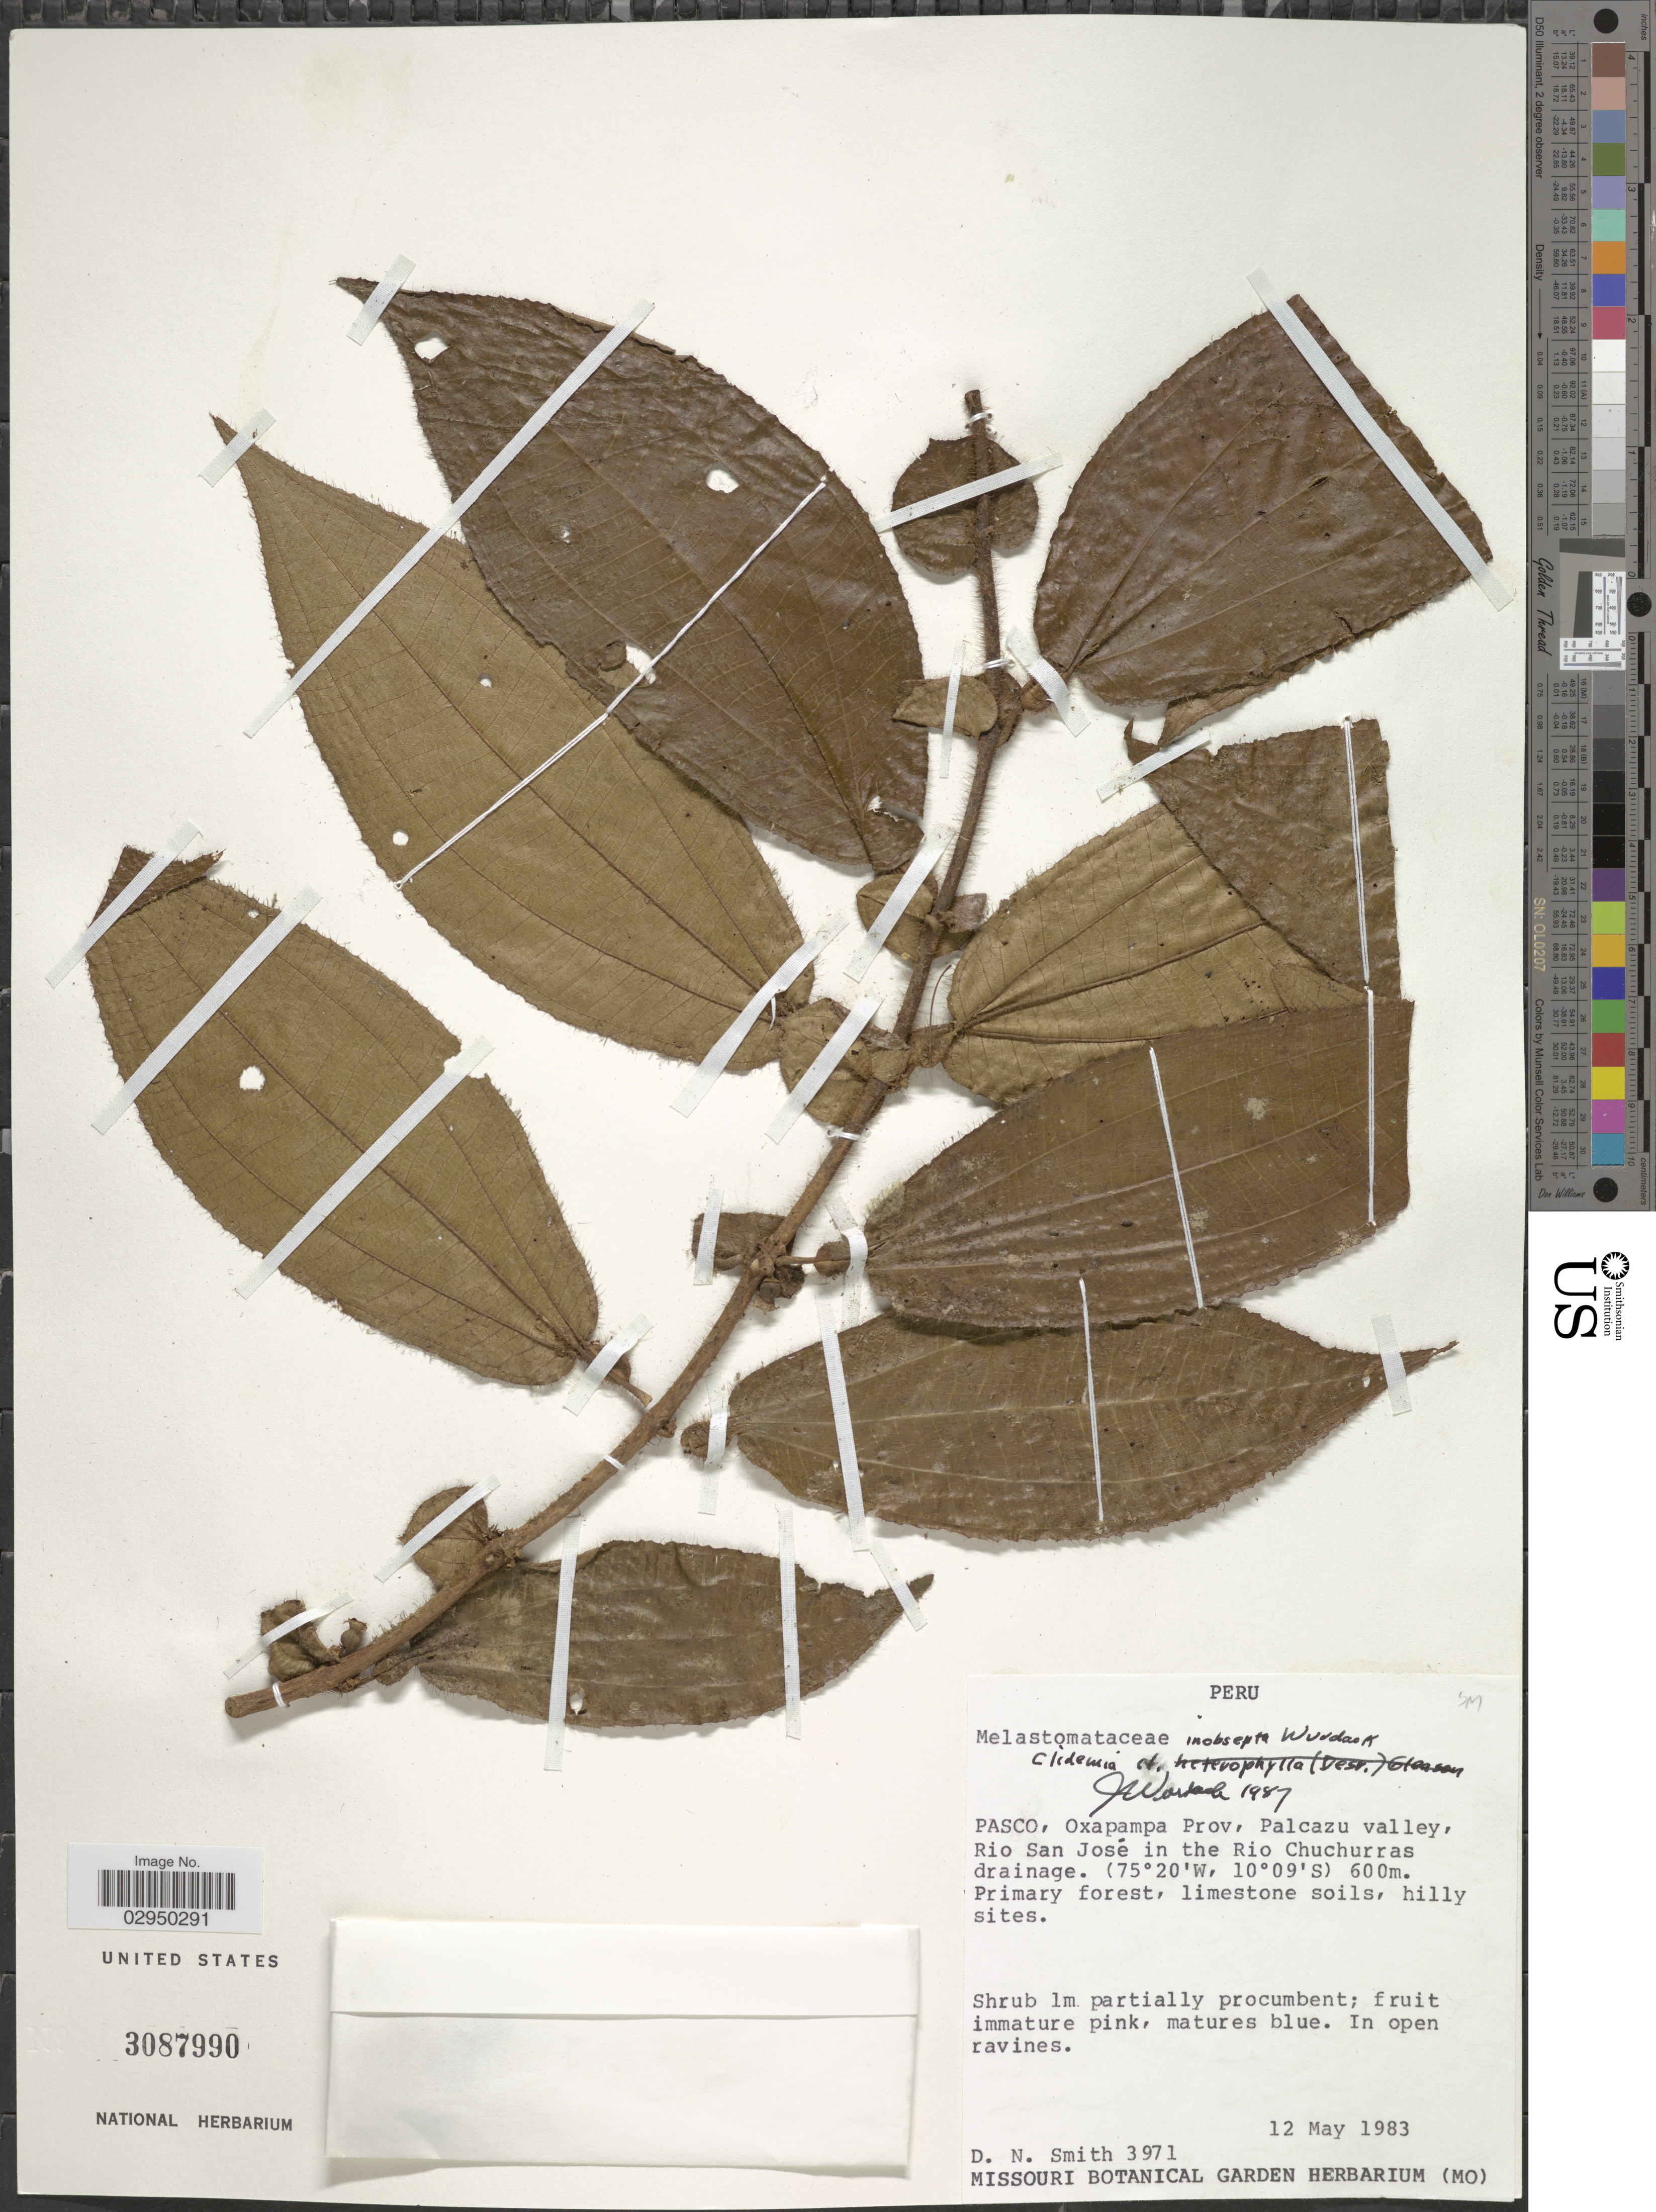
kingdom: Plantae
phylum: Tracheophyta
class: Magnoliopsida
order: Myrtales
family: Melastomataceae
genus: Clidemia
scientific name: Clidemia inobsepta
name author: Wurdack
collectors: D. Smith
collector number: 3971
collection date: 1983-05-12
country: Peru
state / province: Pasco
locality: Oxapampa Prov, Palcazu valley, Rio San José in the Rio Chuchurras drainage.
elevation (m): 600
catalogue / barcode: US 3087990